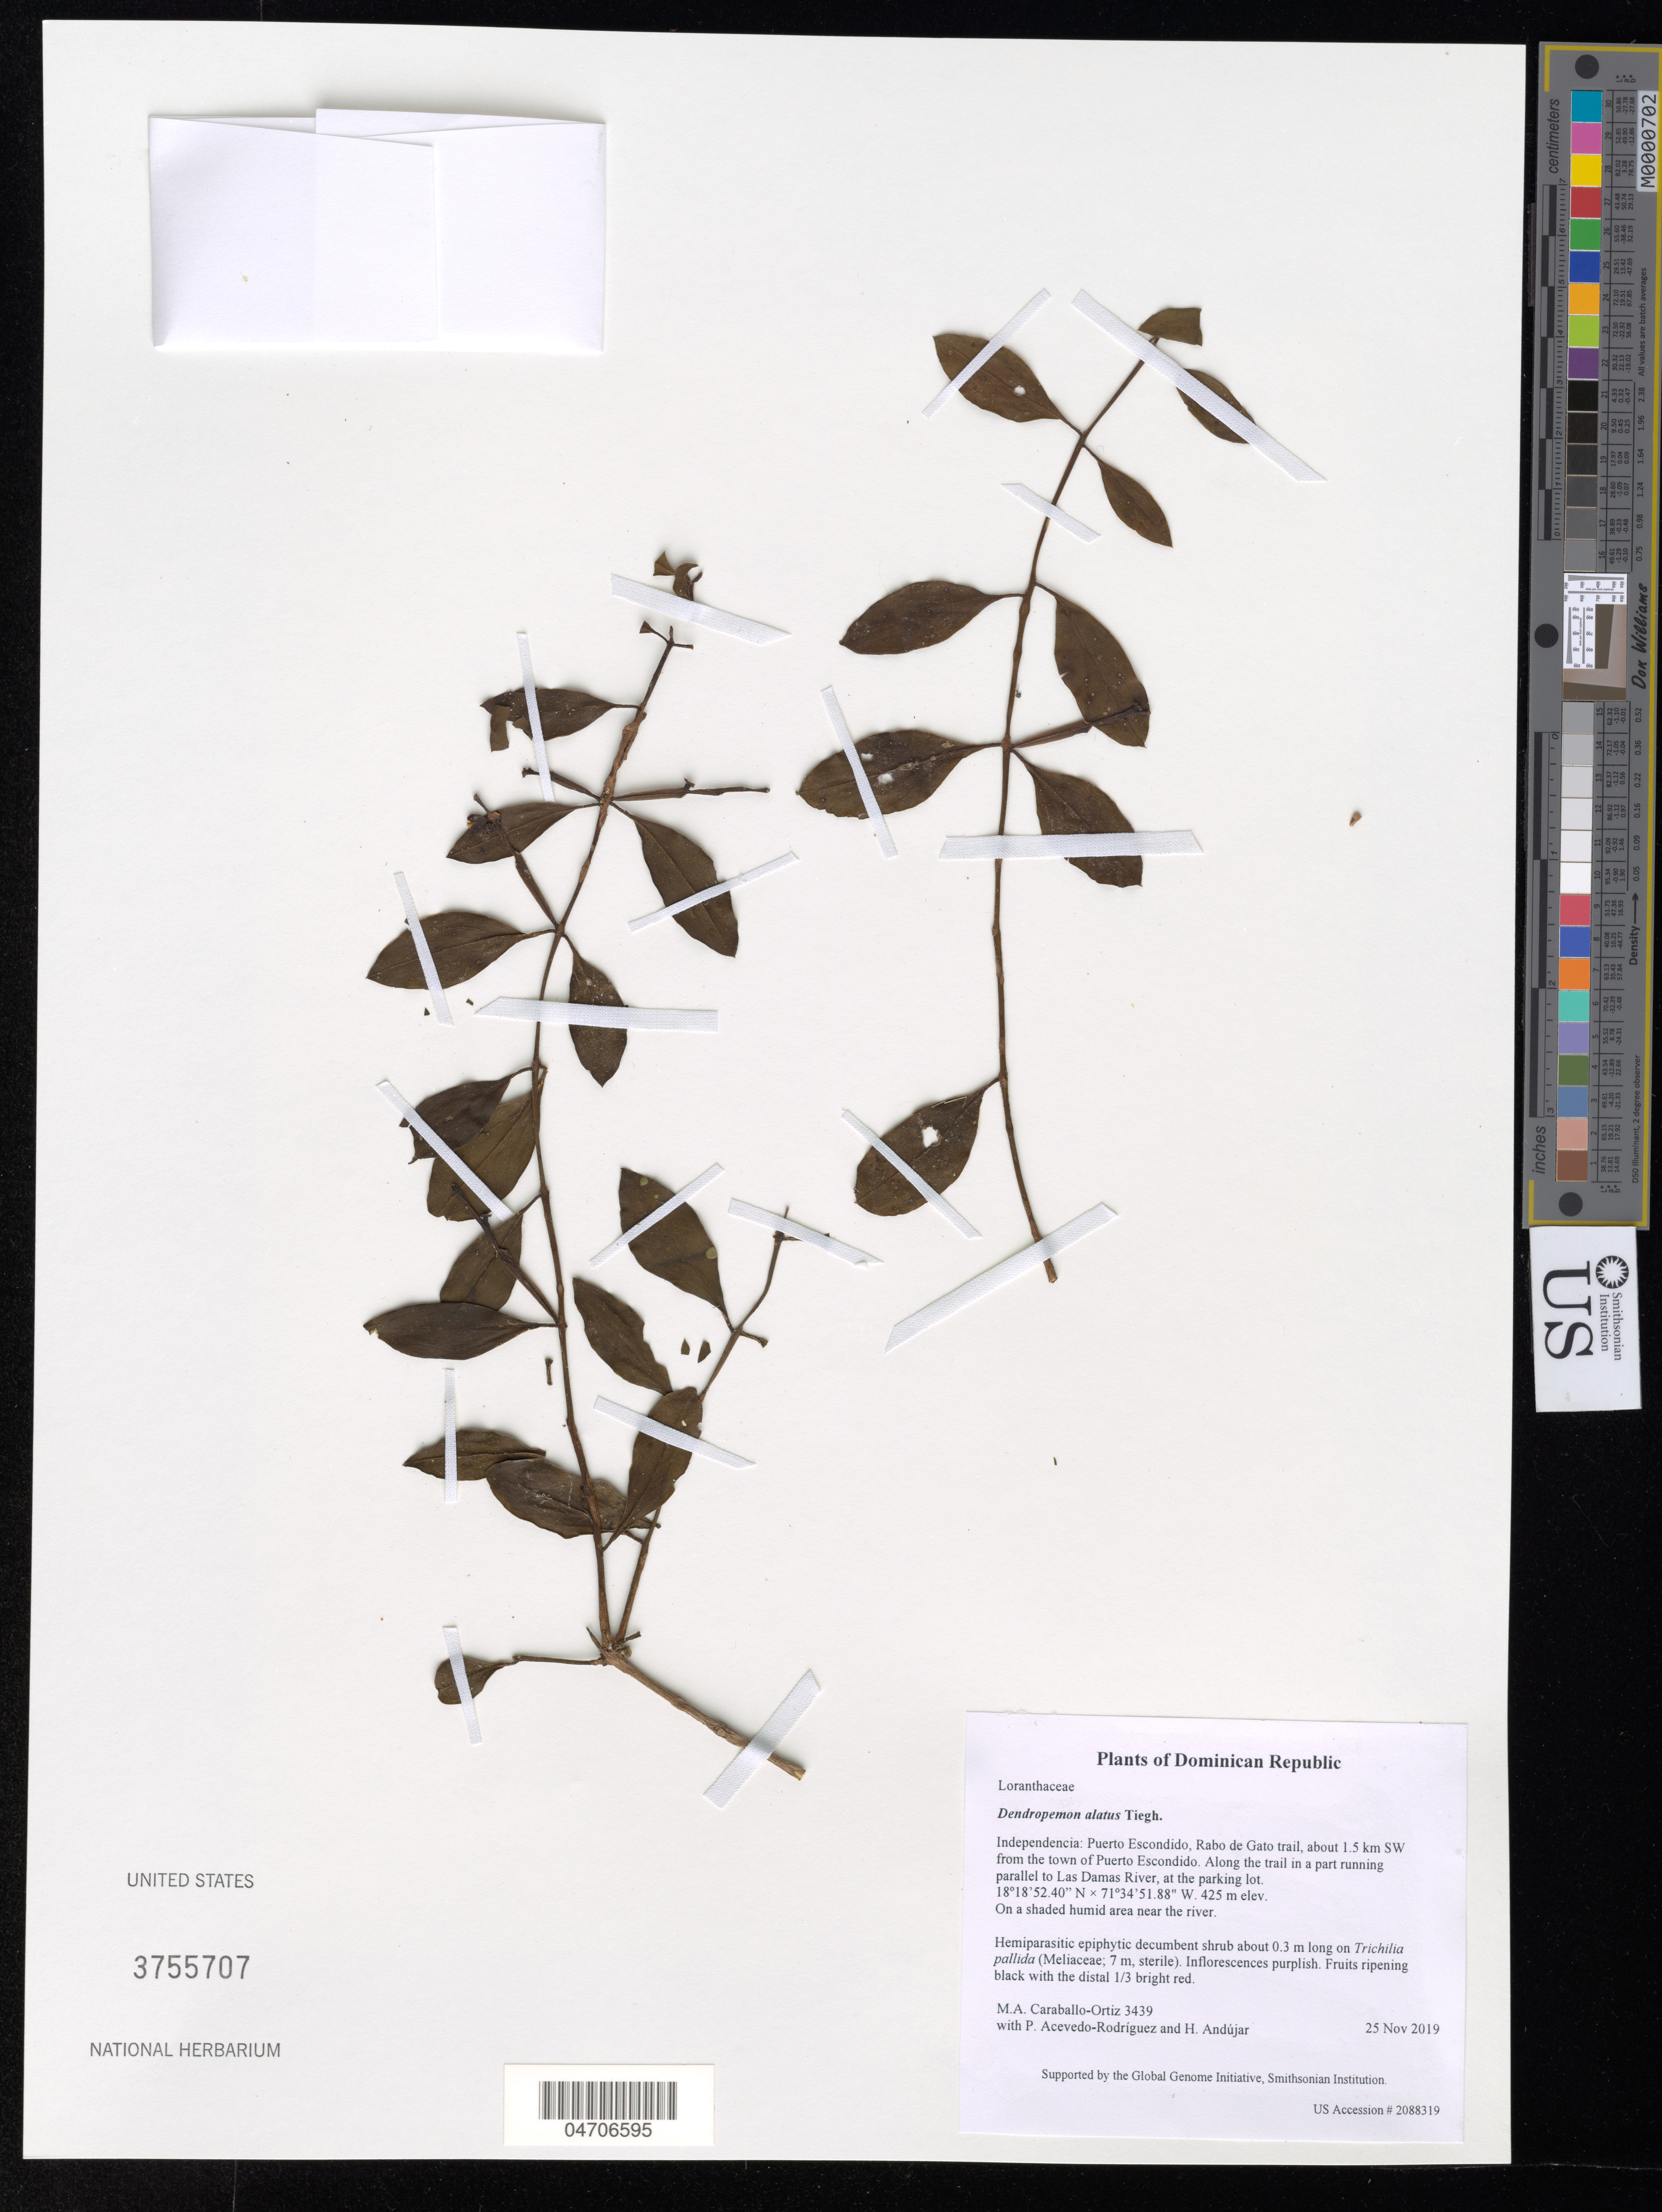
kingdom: Plantae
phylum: Tracheophyta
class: Magnoliopsida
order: Santalales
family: Loranthaceae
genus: Dendropemon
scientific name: Dendropemon alatus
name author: Tiegh.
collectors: M. Caraballo-Ortiz, P. Acevedo-Rodr. & H. Andujar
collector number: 3439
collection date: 2019-11-25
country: Dominican Republic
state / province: Independencia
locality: Puerto Escondido, Rabo de Gato trail, about 1.5 km SW from the town of Puerto Escondido. Along the trail in a part running parallel to Las Damas River, at the parking lot.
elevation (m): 425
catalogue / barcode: US 3755707